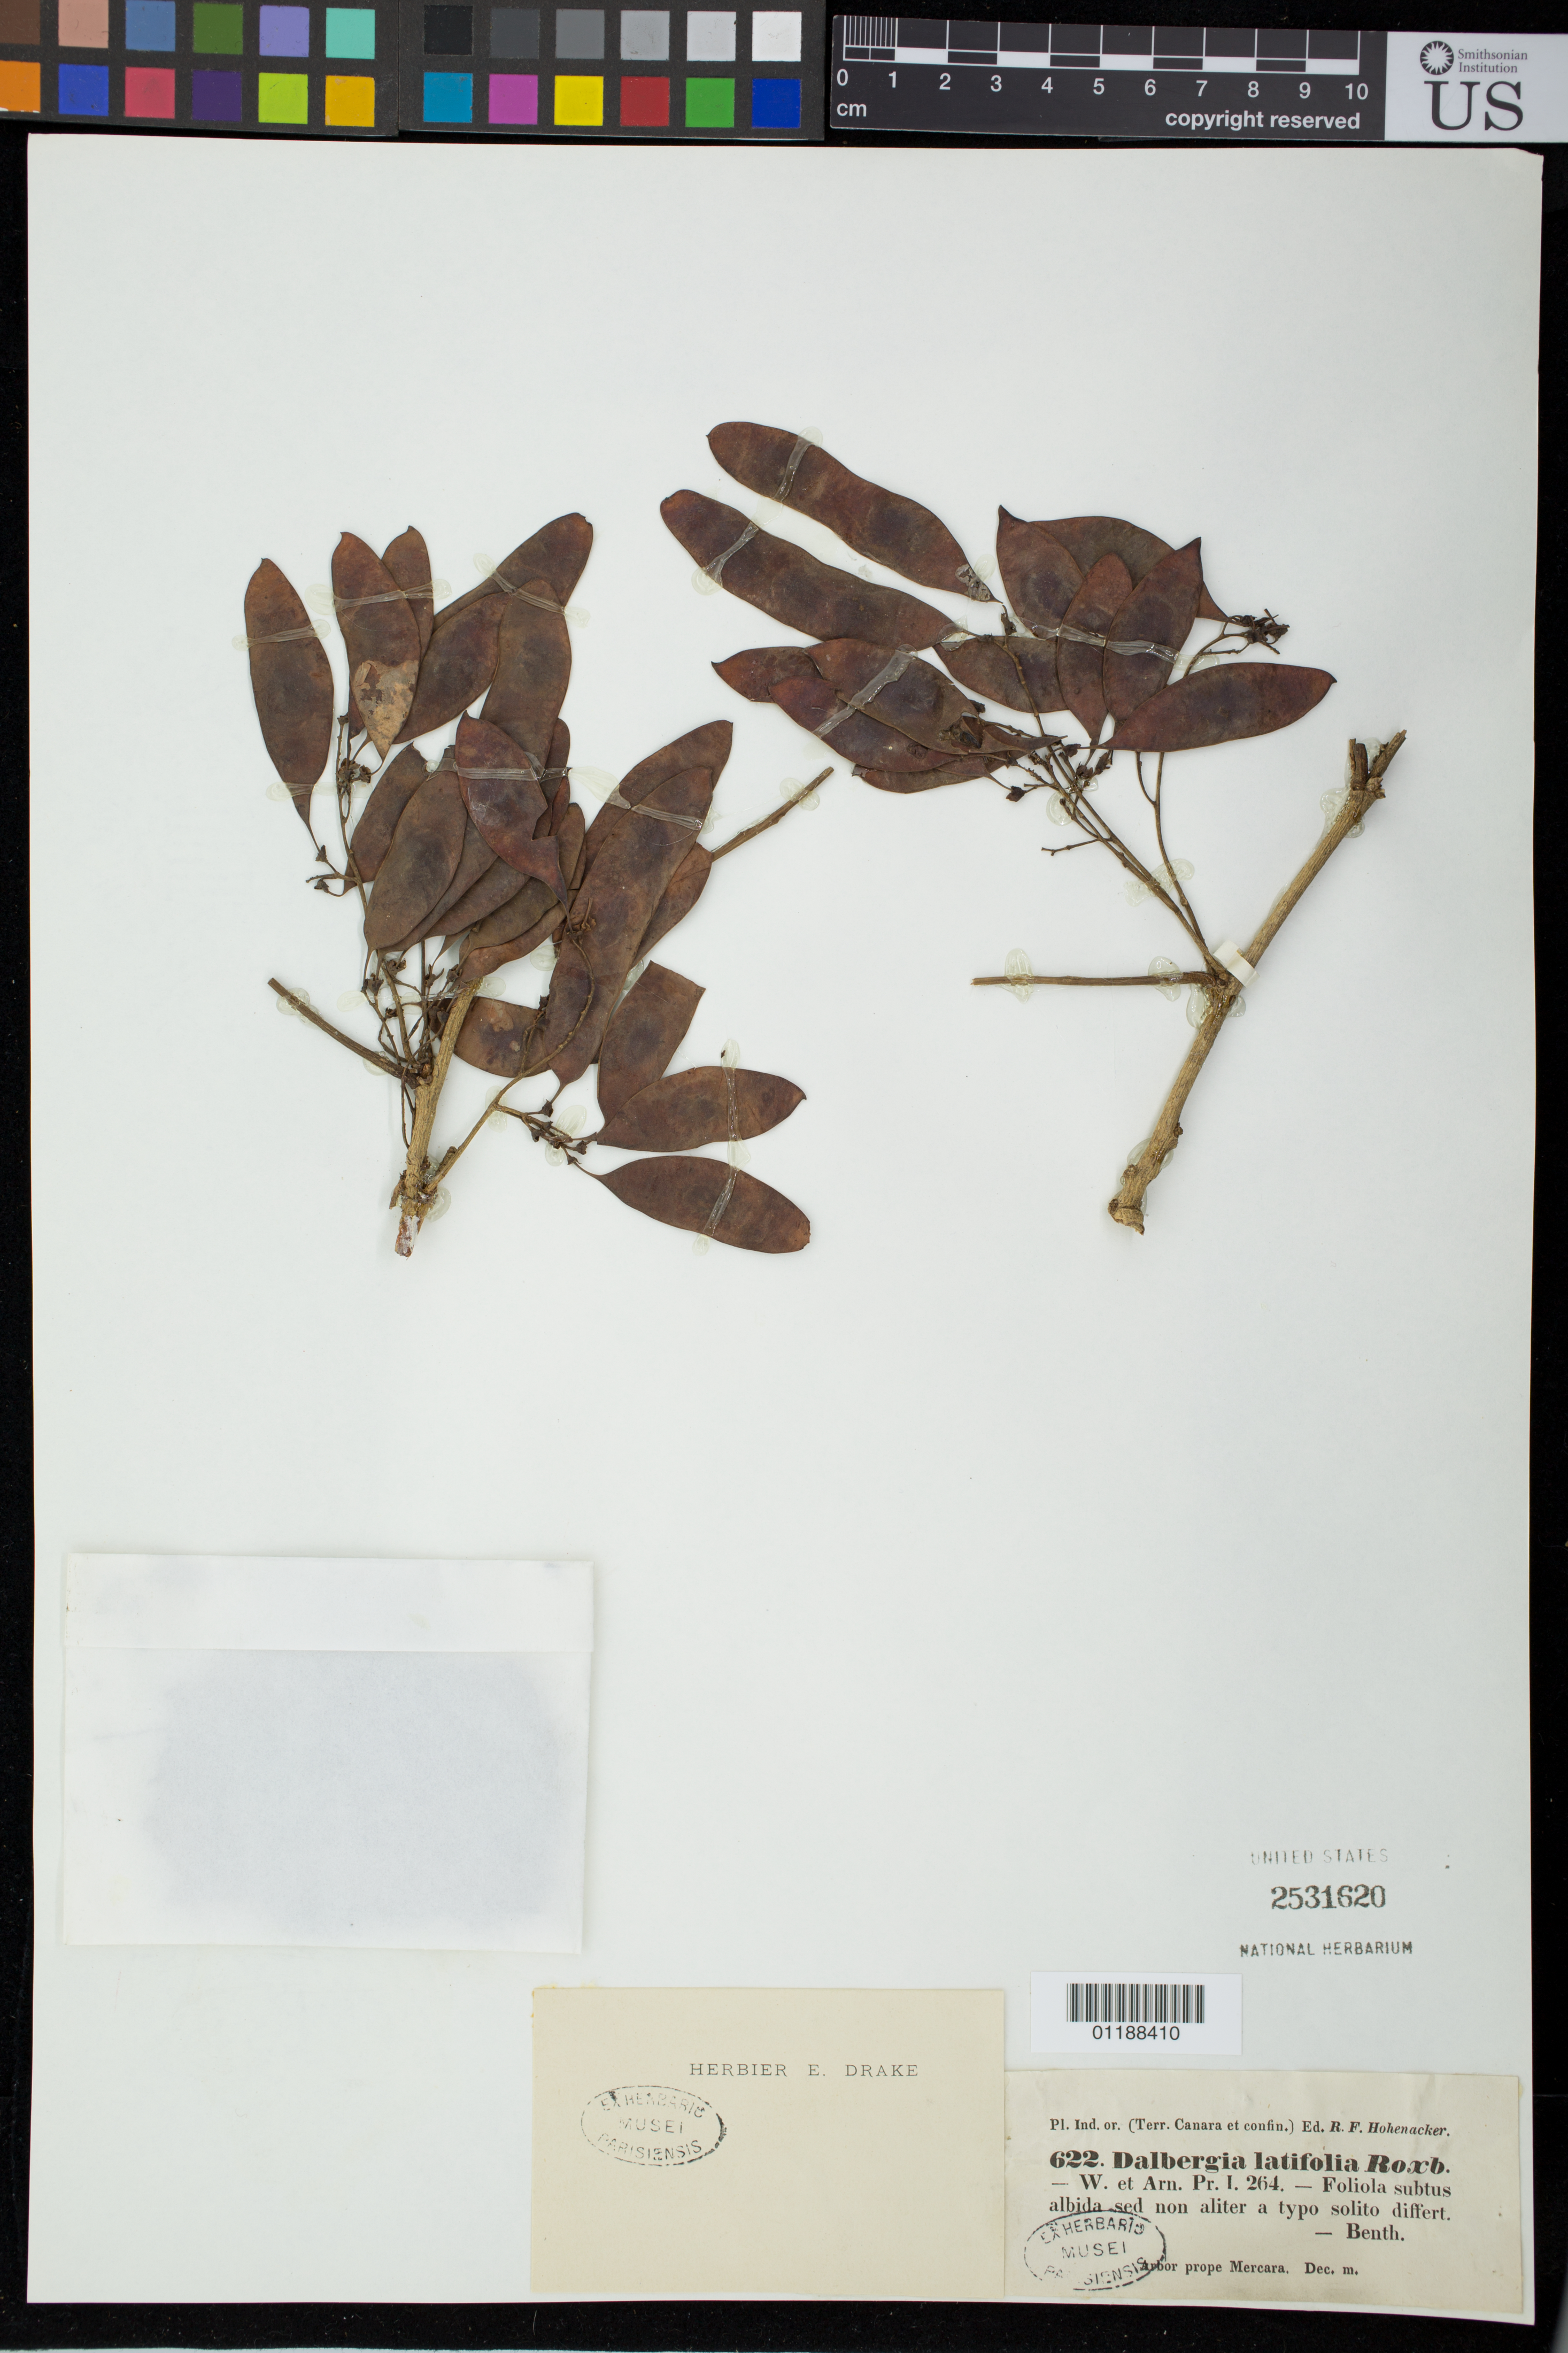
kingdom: Plantae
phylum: Tracheophyta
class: Magnoliopsida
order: Fabales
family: Fabaceae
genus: Dalbergia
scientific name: Dalbergia latifolia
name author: Roxb.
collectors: R. F. Hohenacker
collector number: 622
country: India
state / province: Karnataka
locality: Mercara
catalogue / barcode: US 2531620